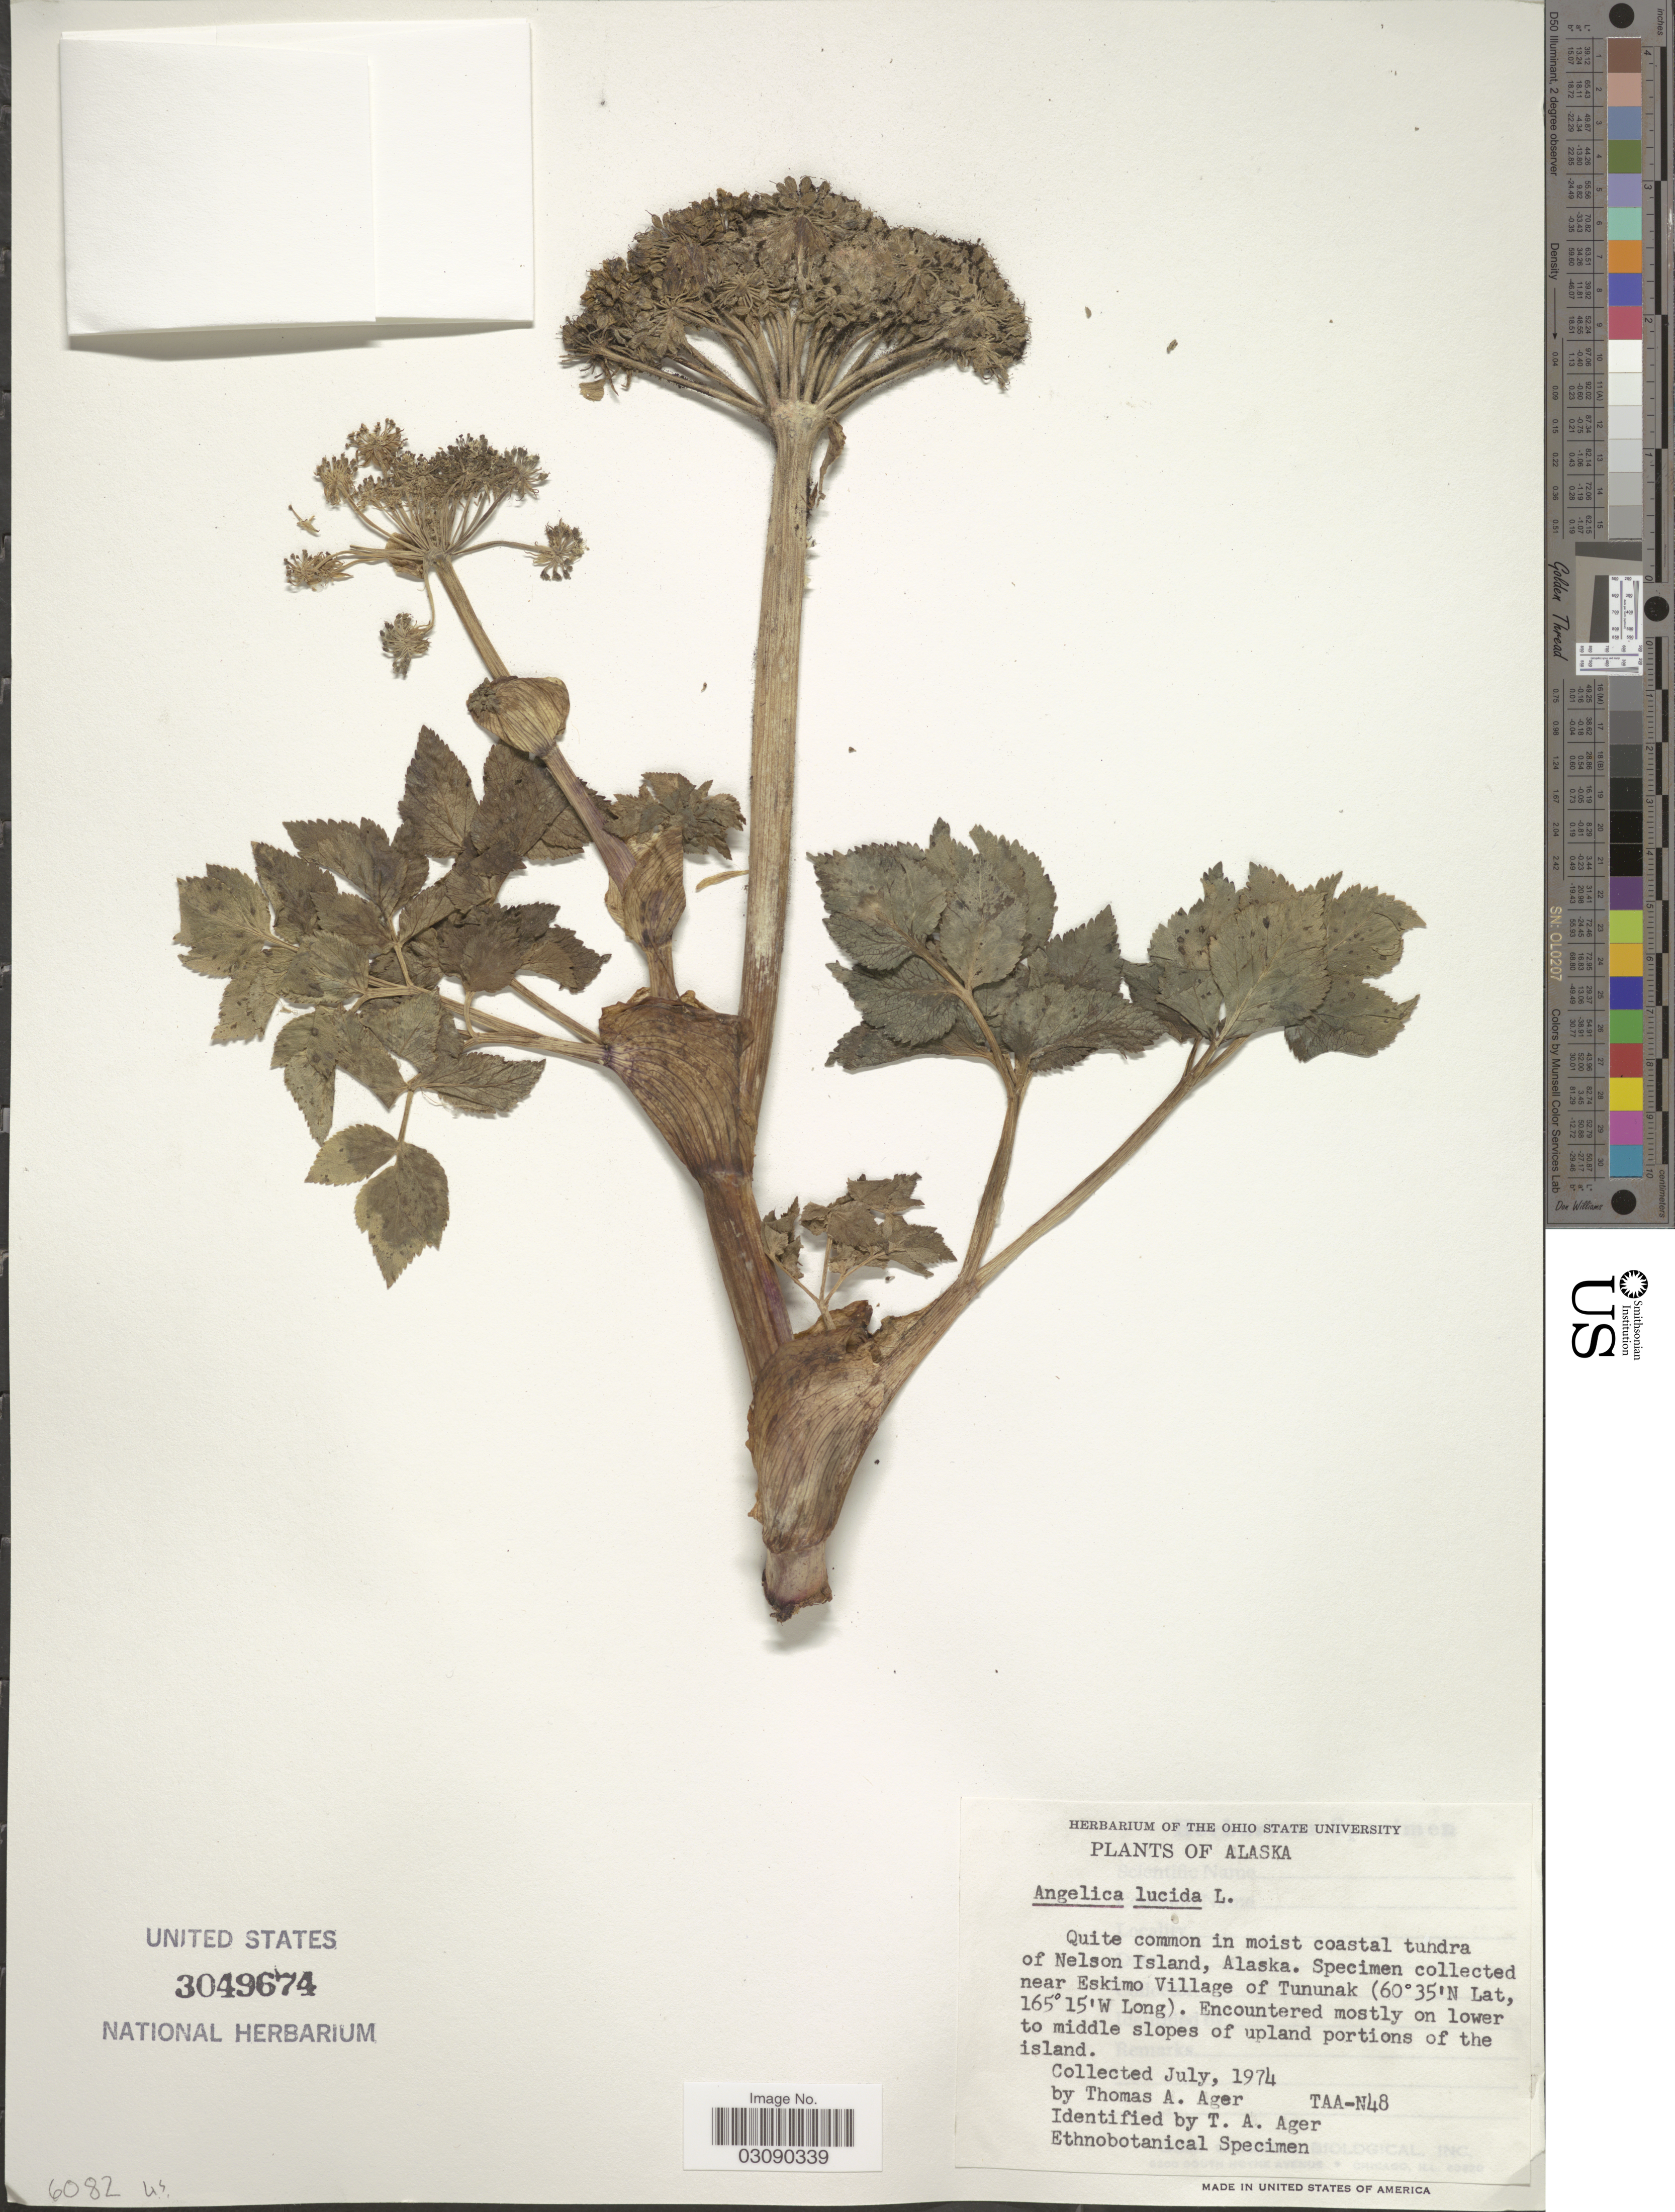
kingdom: Plantae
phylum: Tracheophyta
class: Magnoliopsida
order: Apiales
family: Apiaceae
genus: Angelica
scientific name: Angelica lucida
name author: L.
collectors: T. A. Ager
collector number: TAA-N48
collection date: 1974-07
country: United States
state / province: Alaska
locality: Quite common in moist coastal tundra of Nelson Island. Speciman collected near Eskimo Village of Tununak.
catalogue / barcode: US 3049674